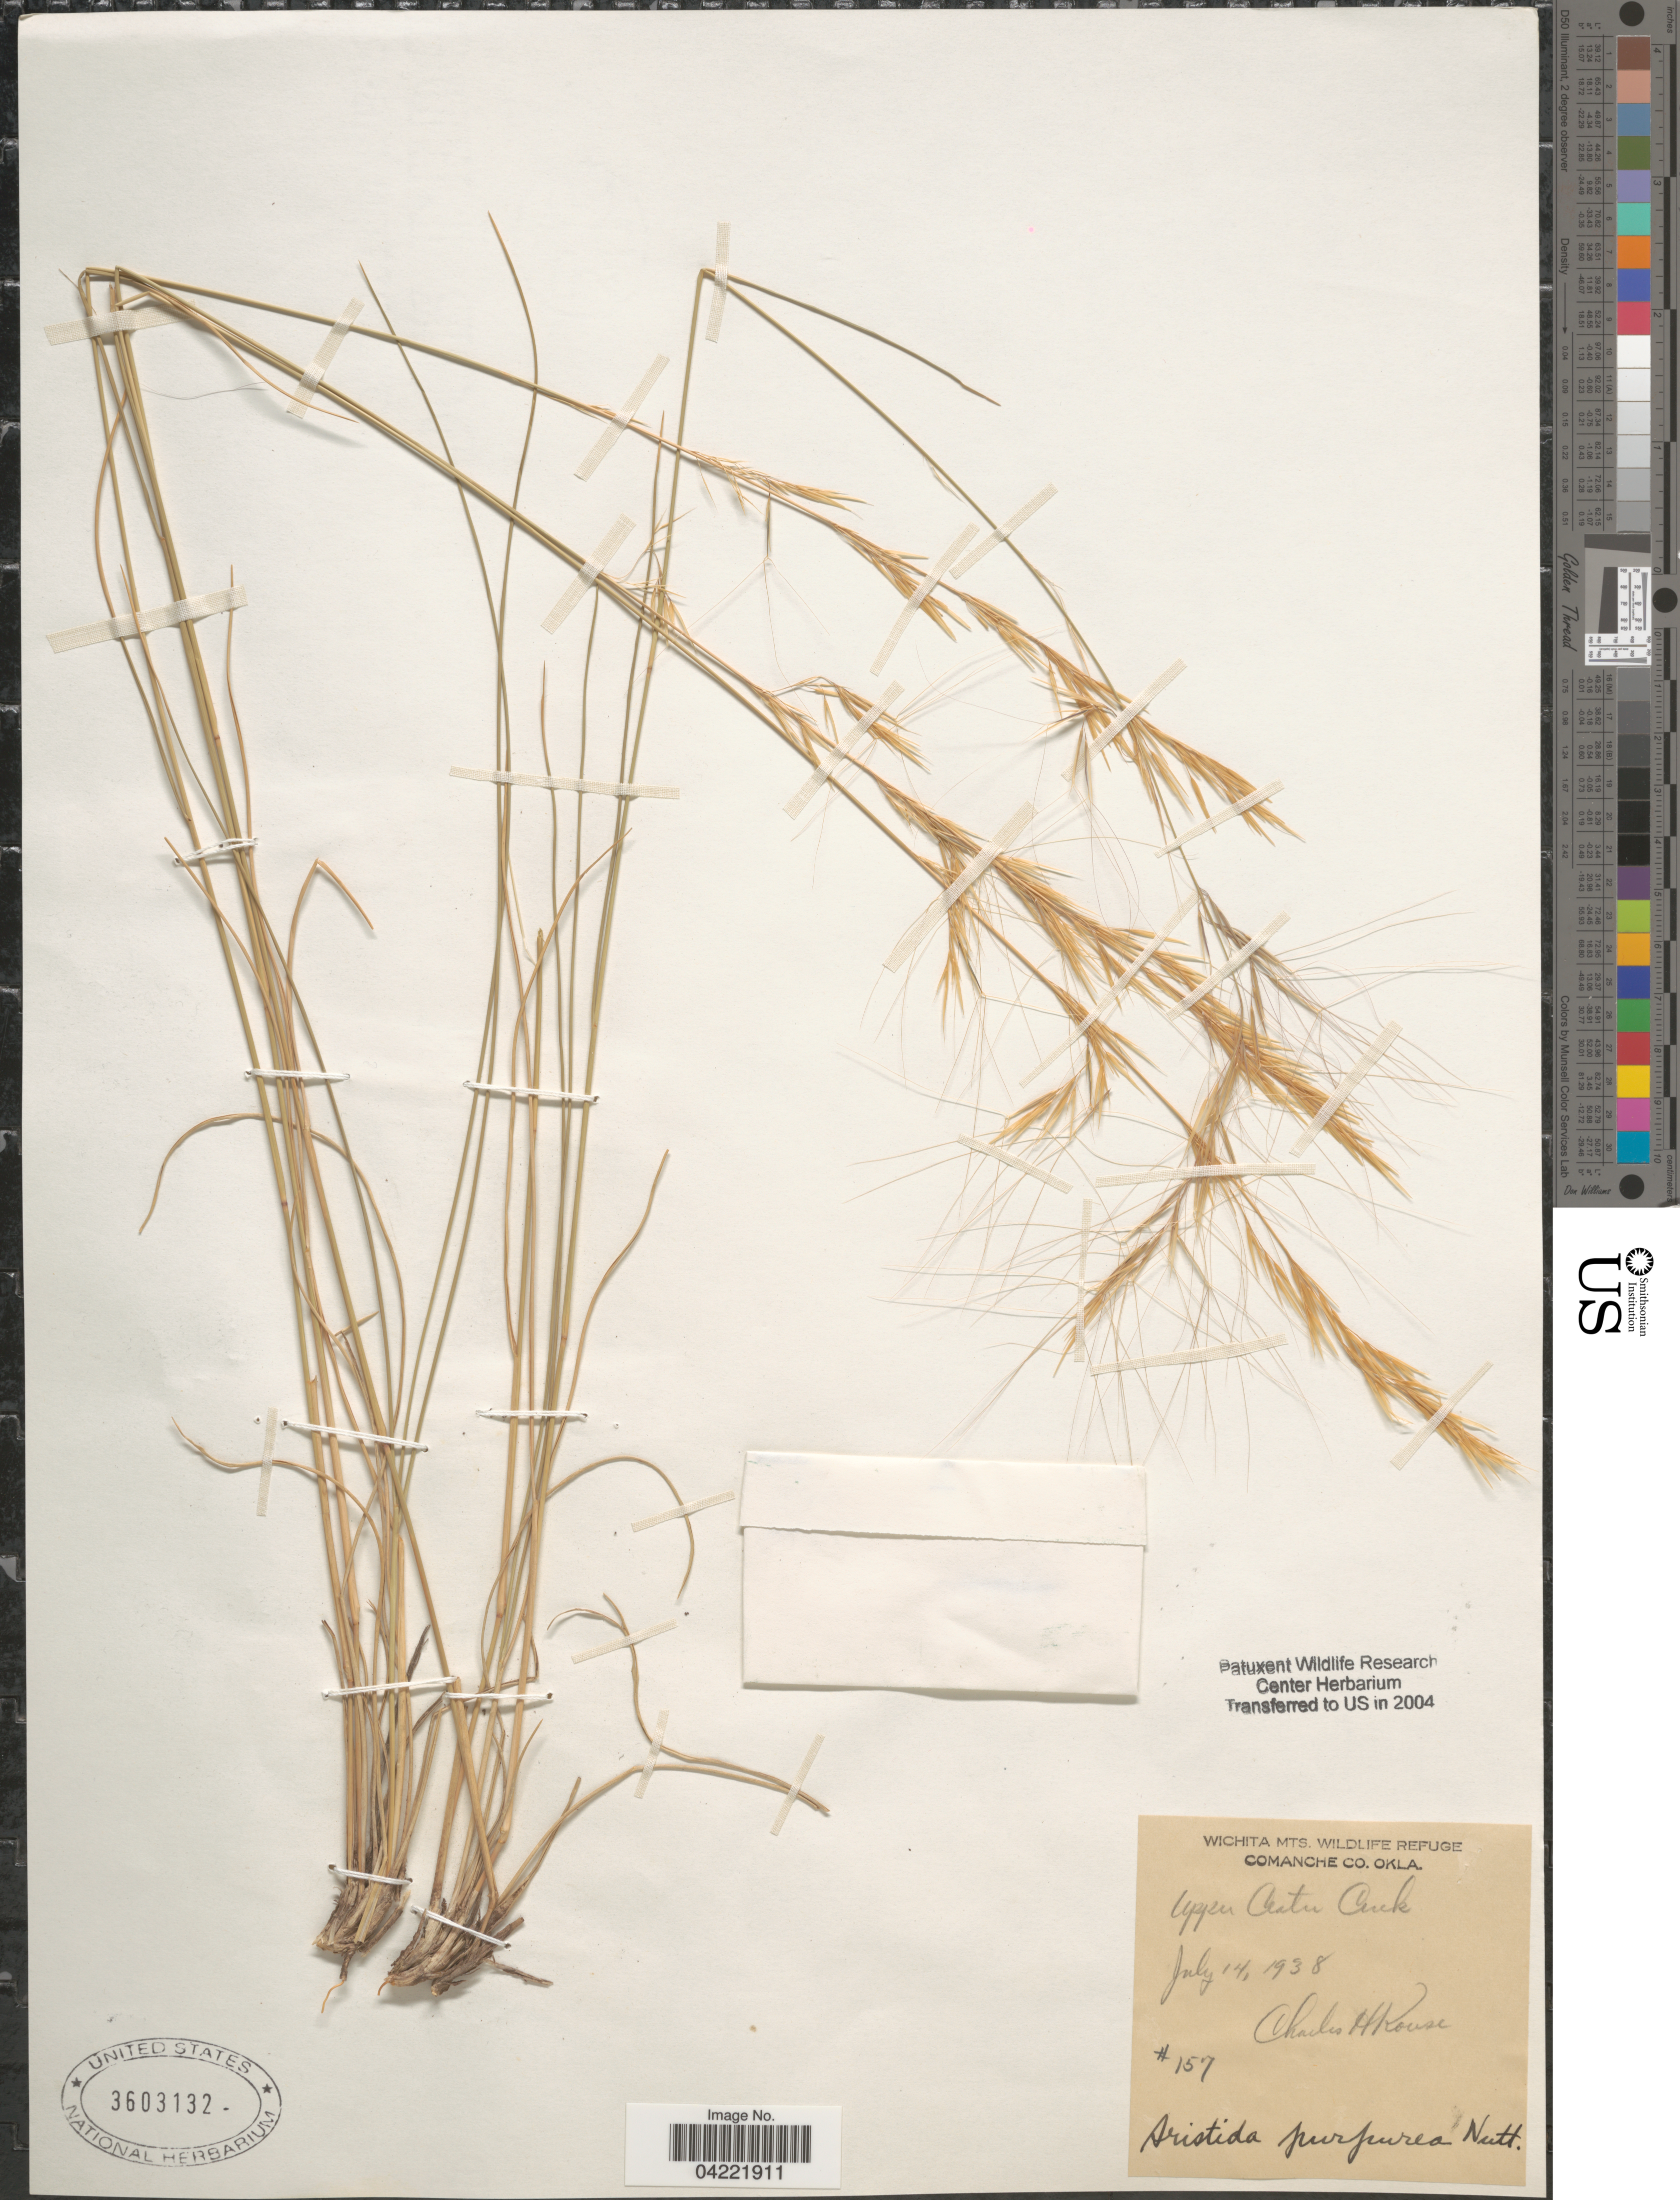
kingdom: Plantae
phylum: Tracheophyta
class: Liliopsida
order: Poales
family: Poaceae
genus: Aristida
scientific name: Aristida purpurea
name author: Nutt.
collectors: C. Rouse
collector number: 157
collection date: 1938-07-14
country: United States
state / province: Oklahoma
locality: Wichita Mts. Wildlife Refuge. Comanche Co. Upper Crater Creek.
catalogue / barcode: US 3603132